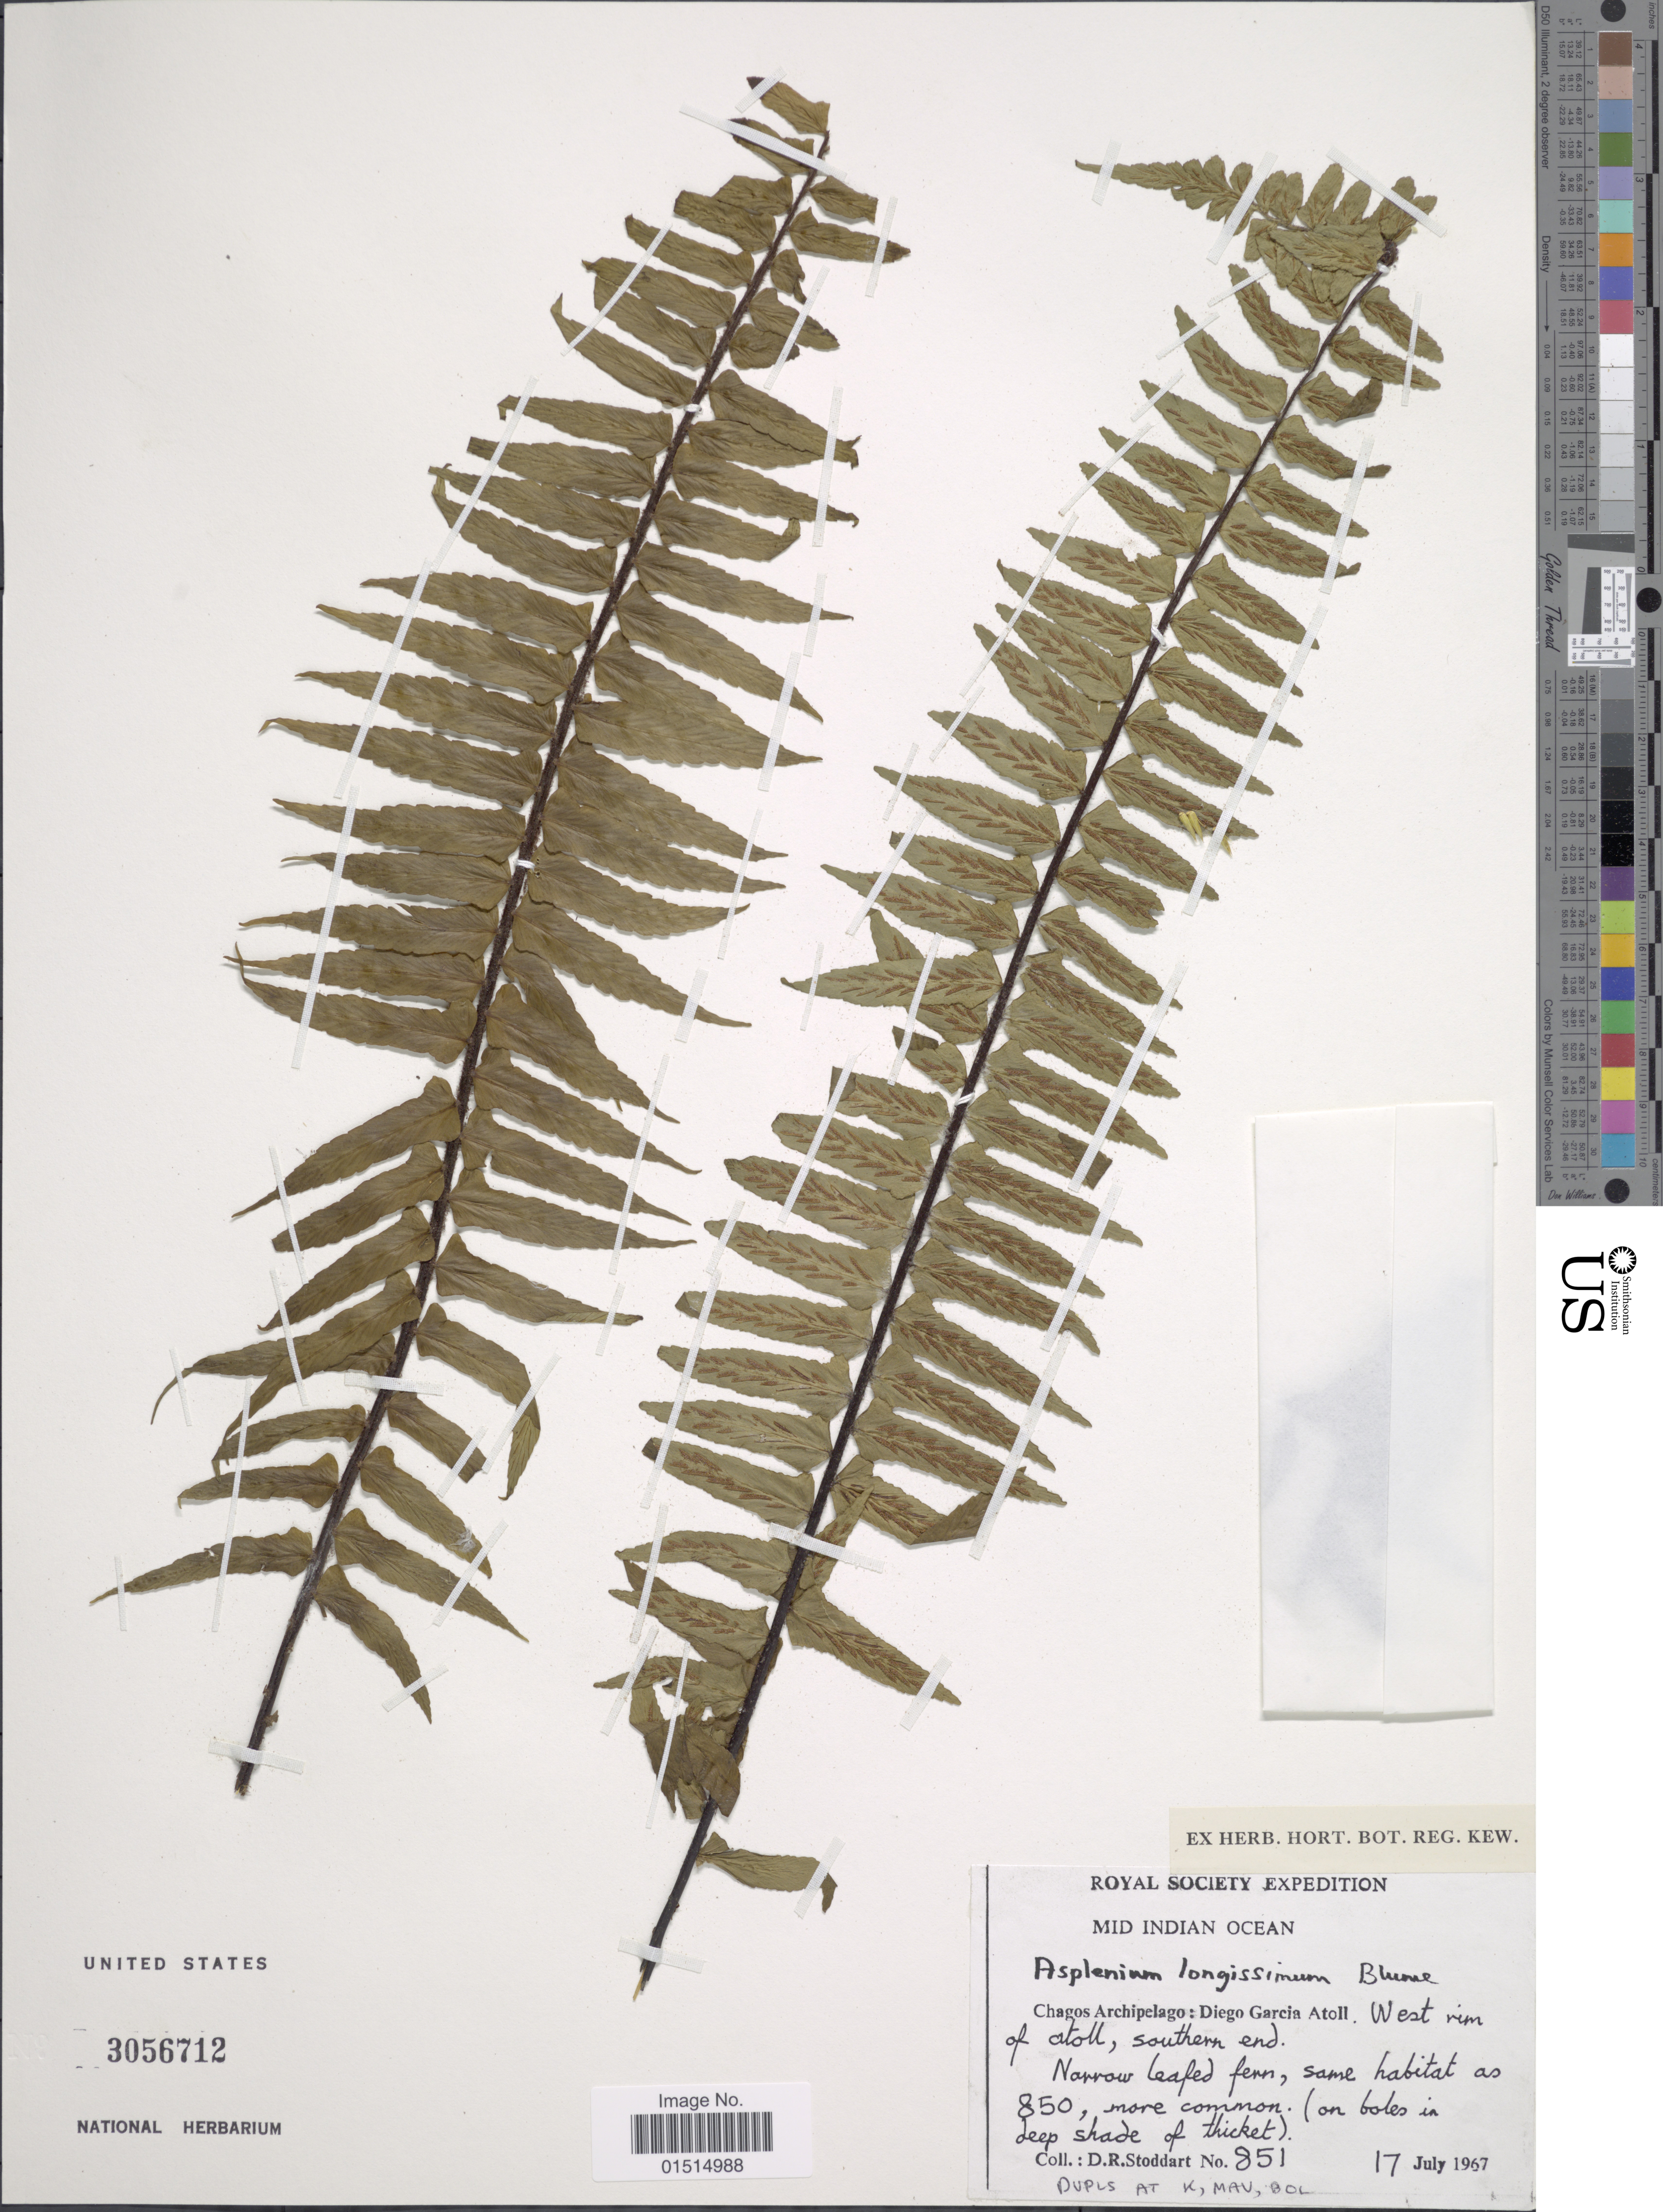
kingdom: Plantae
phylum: Tracheophyta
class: Polypodiopsida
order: Polypodiales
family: Aspleniaceae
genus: Asplenium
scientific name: Asplenium longissimum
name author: Blume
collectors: D. R. Stoddart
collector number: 851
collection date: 1967-07-17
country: British Indian Ocean Territory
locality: Mid Indian Ocean, Chagos Archipelago: West rim of atoll, southern end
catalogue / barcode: US 3056712